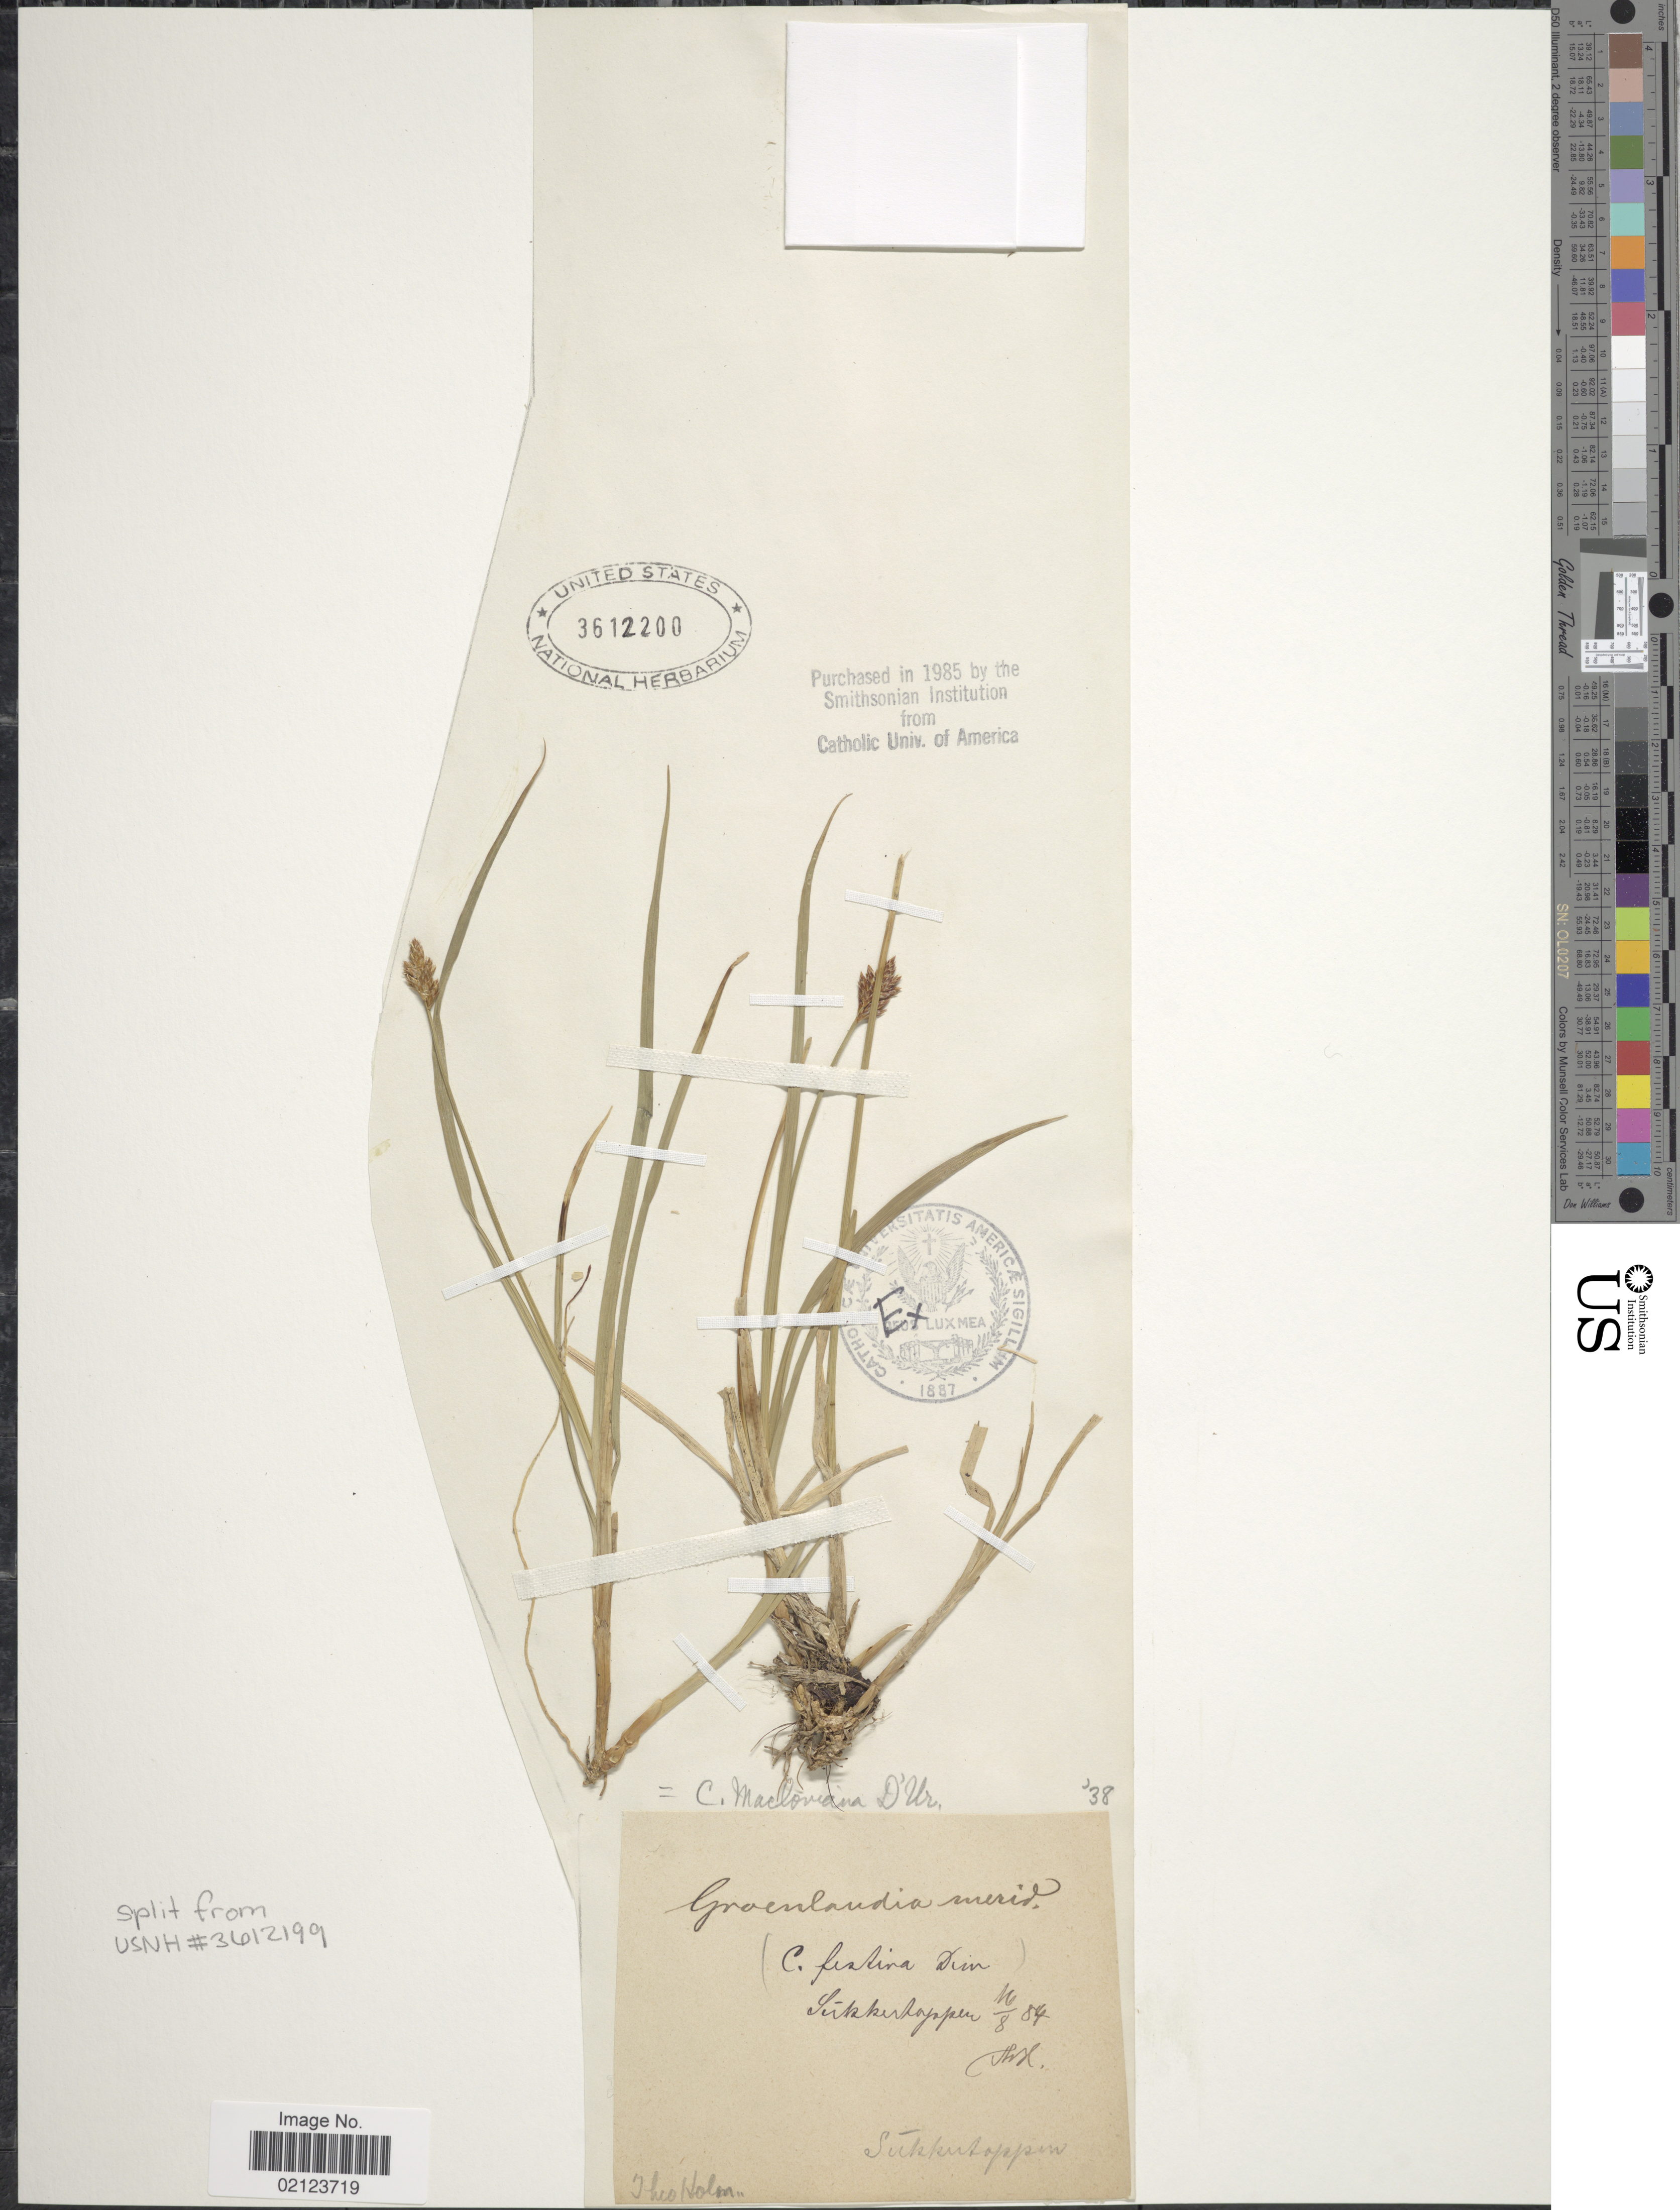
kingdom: Plantae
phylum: Tracheophyta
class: Liliopsida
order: Poales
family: Cyperaceae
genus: Carex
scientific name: Carex macloviana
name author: d'Urv.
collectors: H. T. Holm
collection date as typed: Transcribed d/m/y: 16/8/84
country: Greenland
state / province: Qeqqata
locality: Sukkertoppen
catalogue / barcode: US 3612200